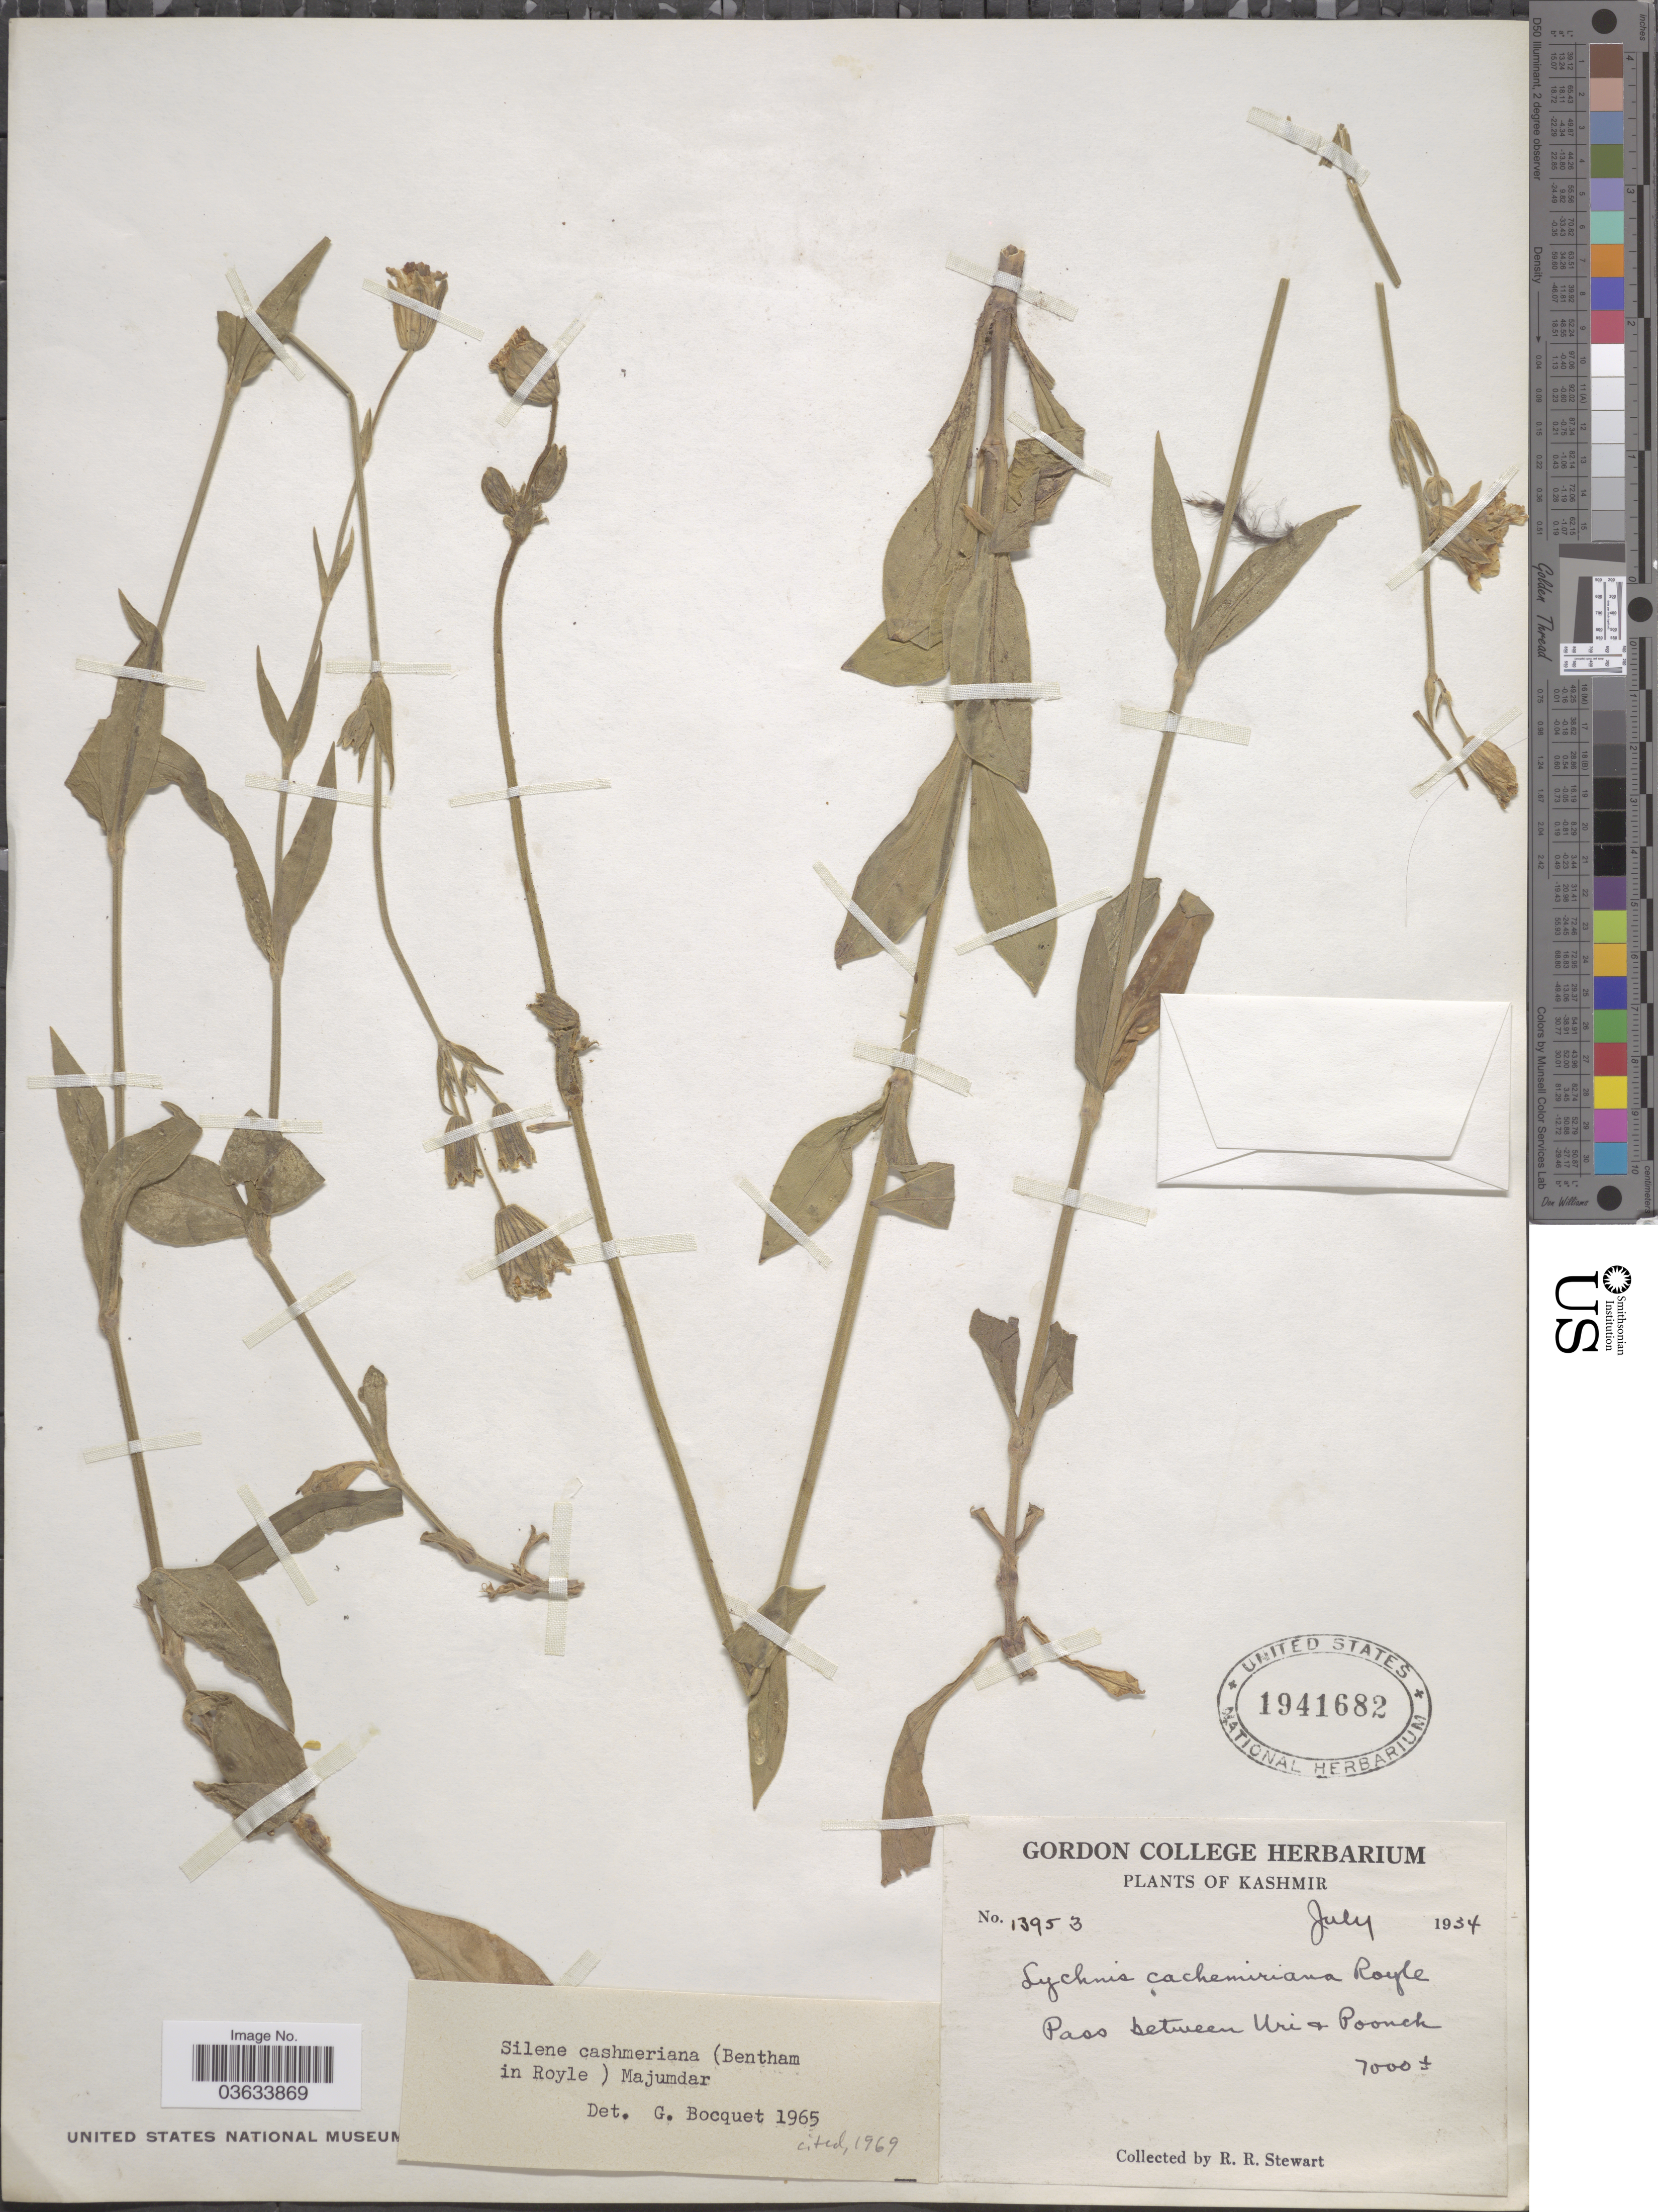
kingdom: Plantae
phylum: Tracheophyta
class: Magnoliopsida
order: Caryophyllales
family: Caryophyllaceae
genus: Silene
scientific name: Silene cashmeriana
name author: (Royle) Majumdar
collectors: R. Stewart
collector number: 13953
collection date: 1934-07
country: India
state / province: Jammu and Kashmir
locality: Kashmir, Pass between Uri & Poonch.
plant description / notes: Leaf tissue sampled for DNA sequencing.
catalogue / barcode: US 1941682